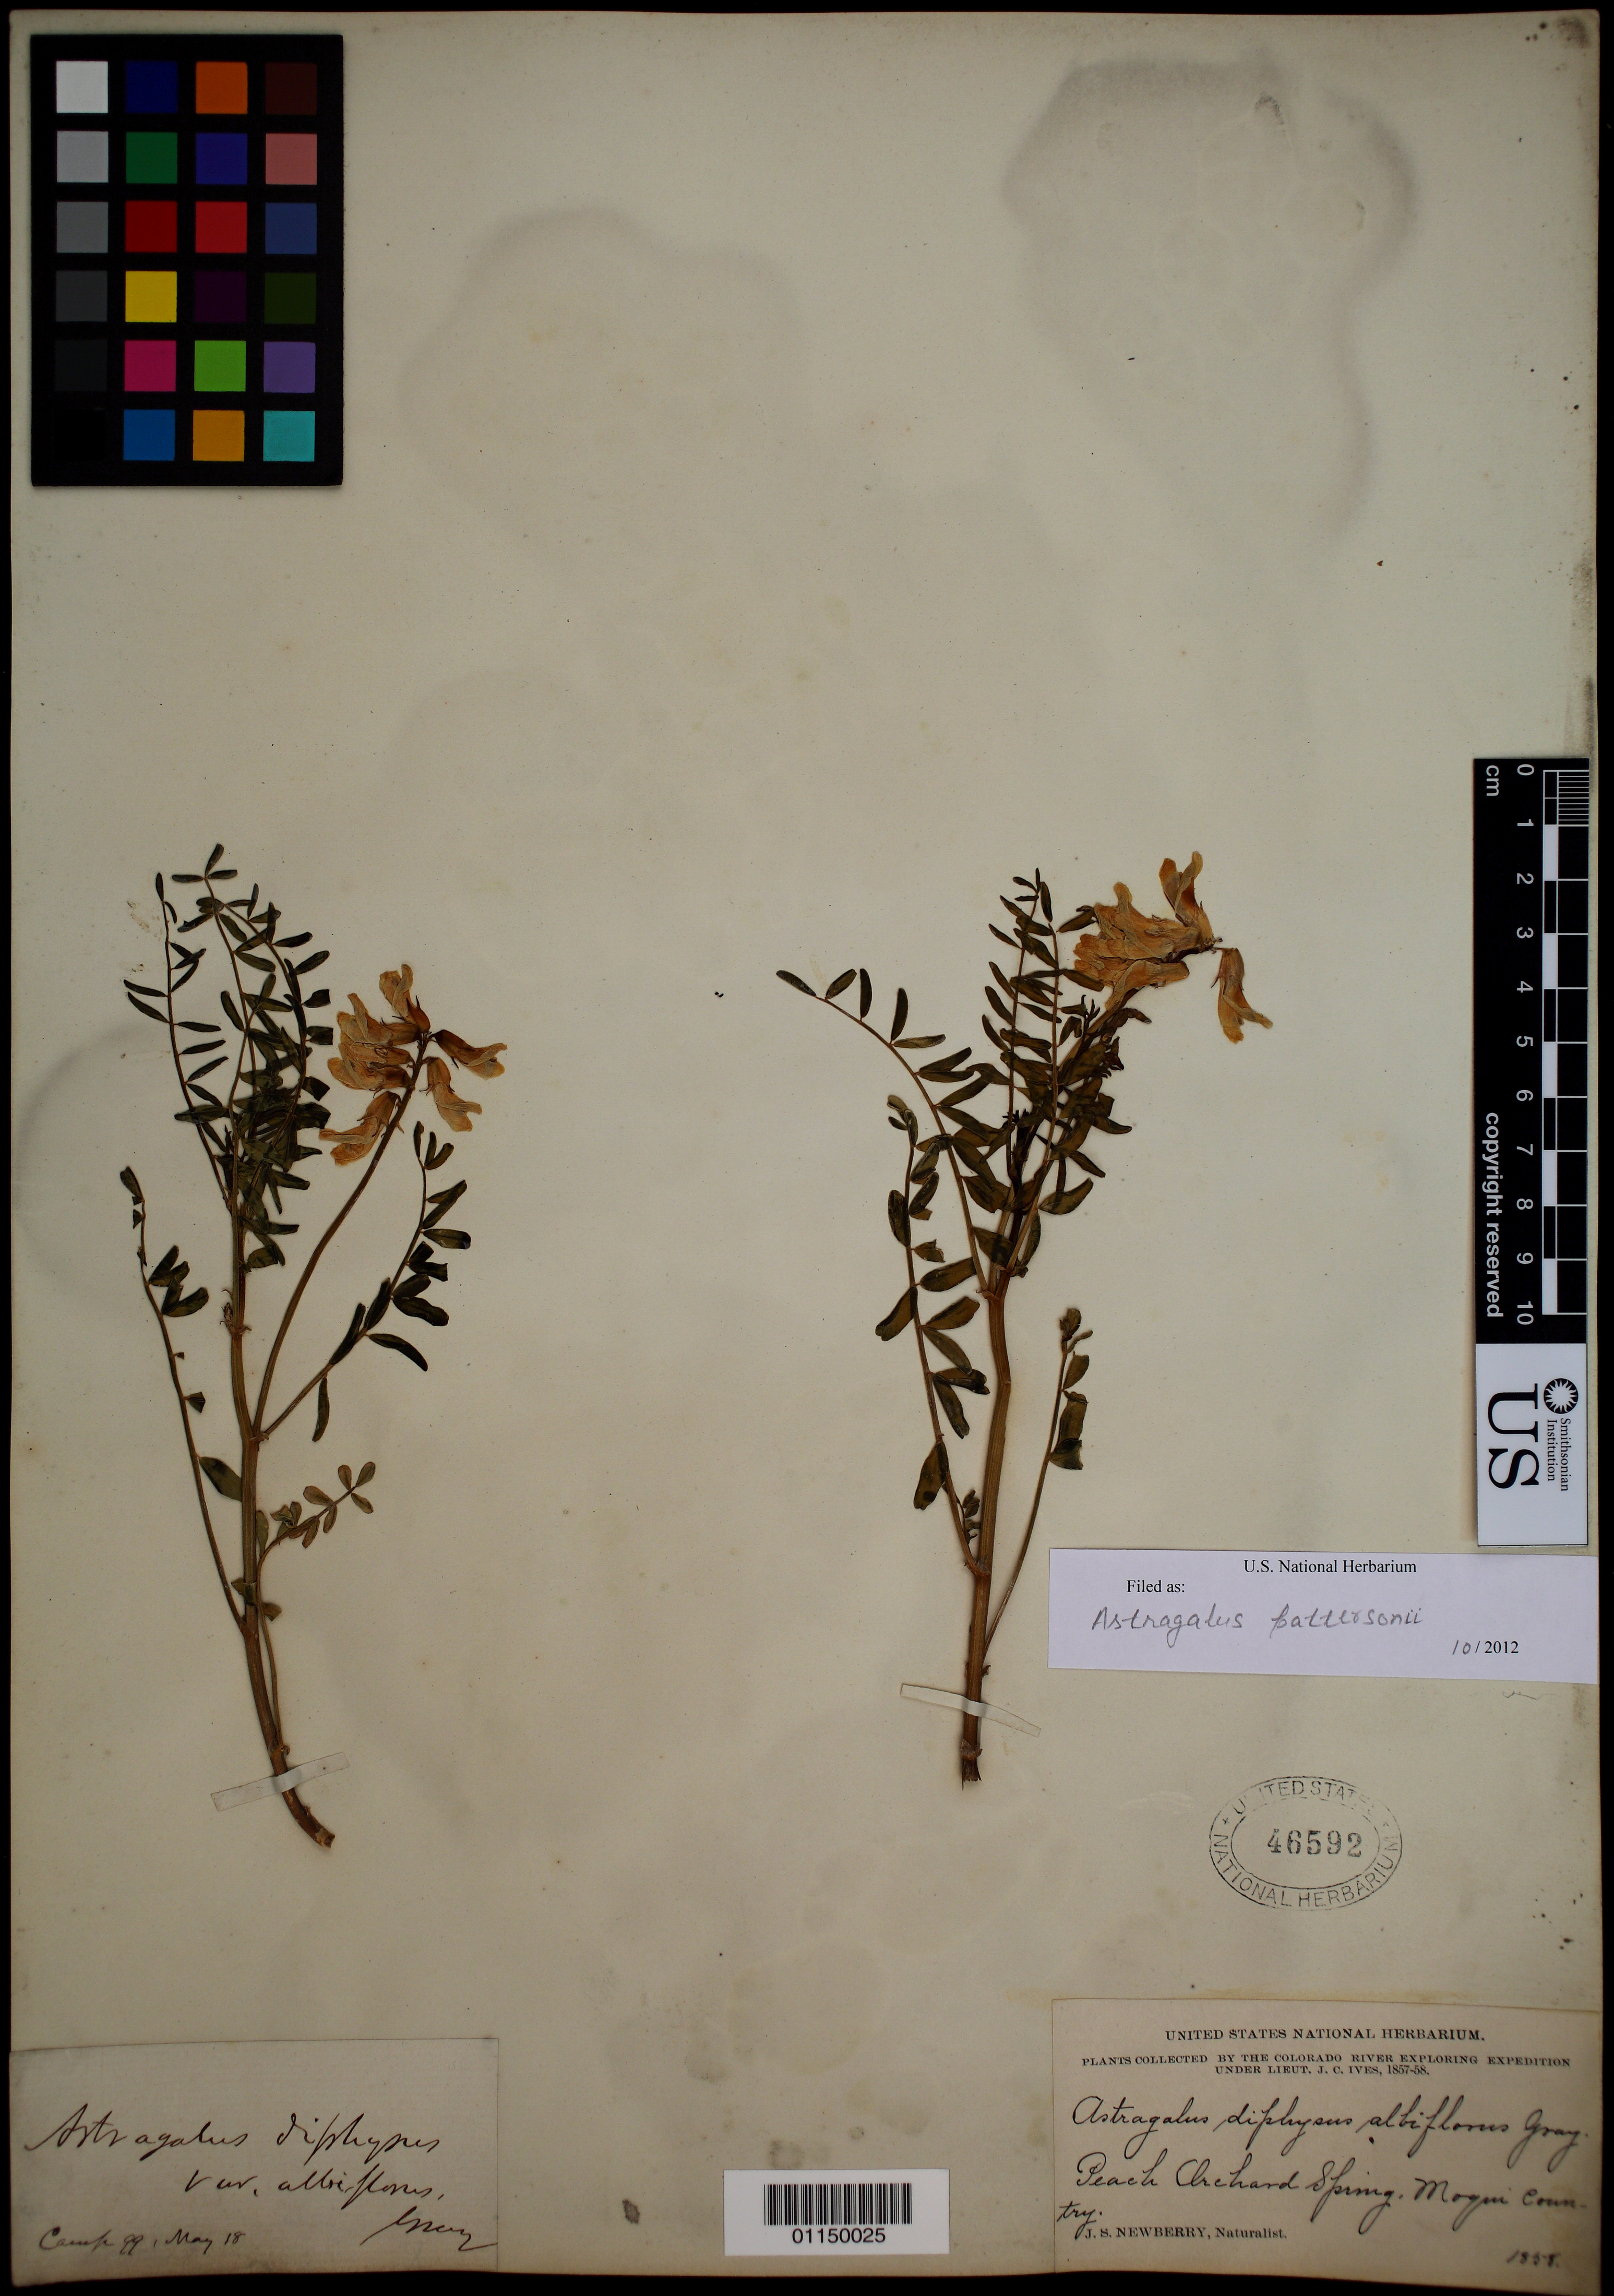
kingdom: Plantae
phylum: Tracheophyta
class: Magnoliopsida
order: Fabales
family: Fabaceae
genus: Astragalus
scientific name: Astragalus pattersonii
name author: (A. Gray) A. Gray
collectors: J. S. Newberry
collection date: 1858-03-18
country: United States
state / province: Colorado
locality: Camp 99, Peach Orchard Spring, Moqui country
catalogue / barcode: US 46592